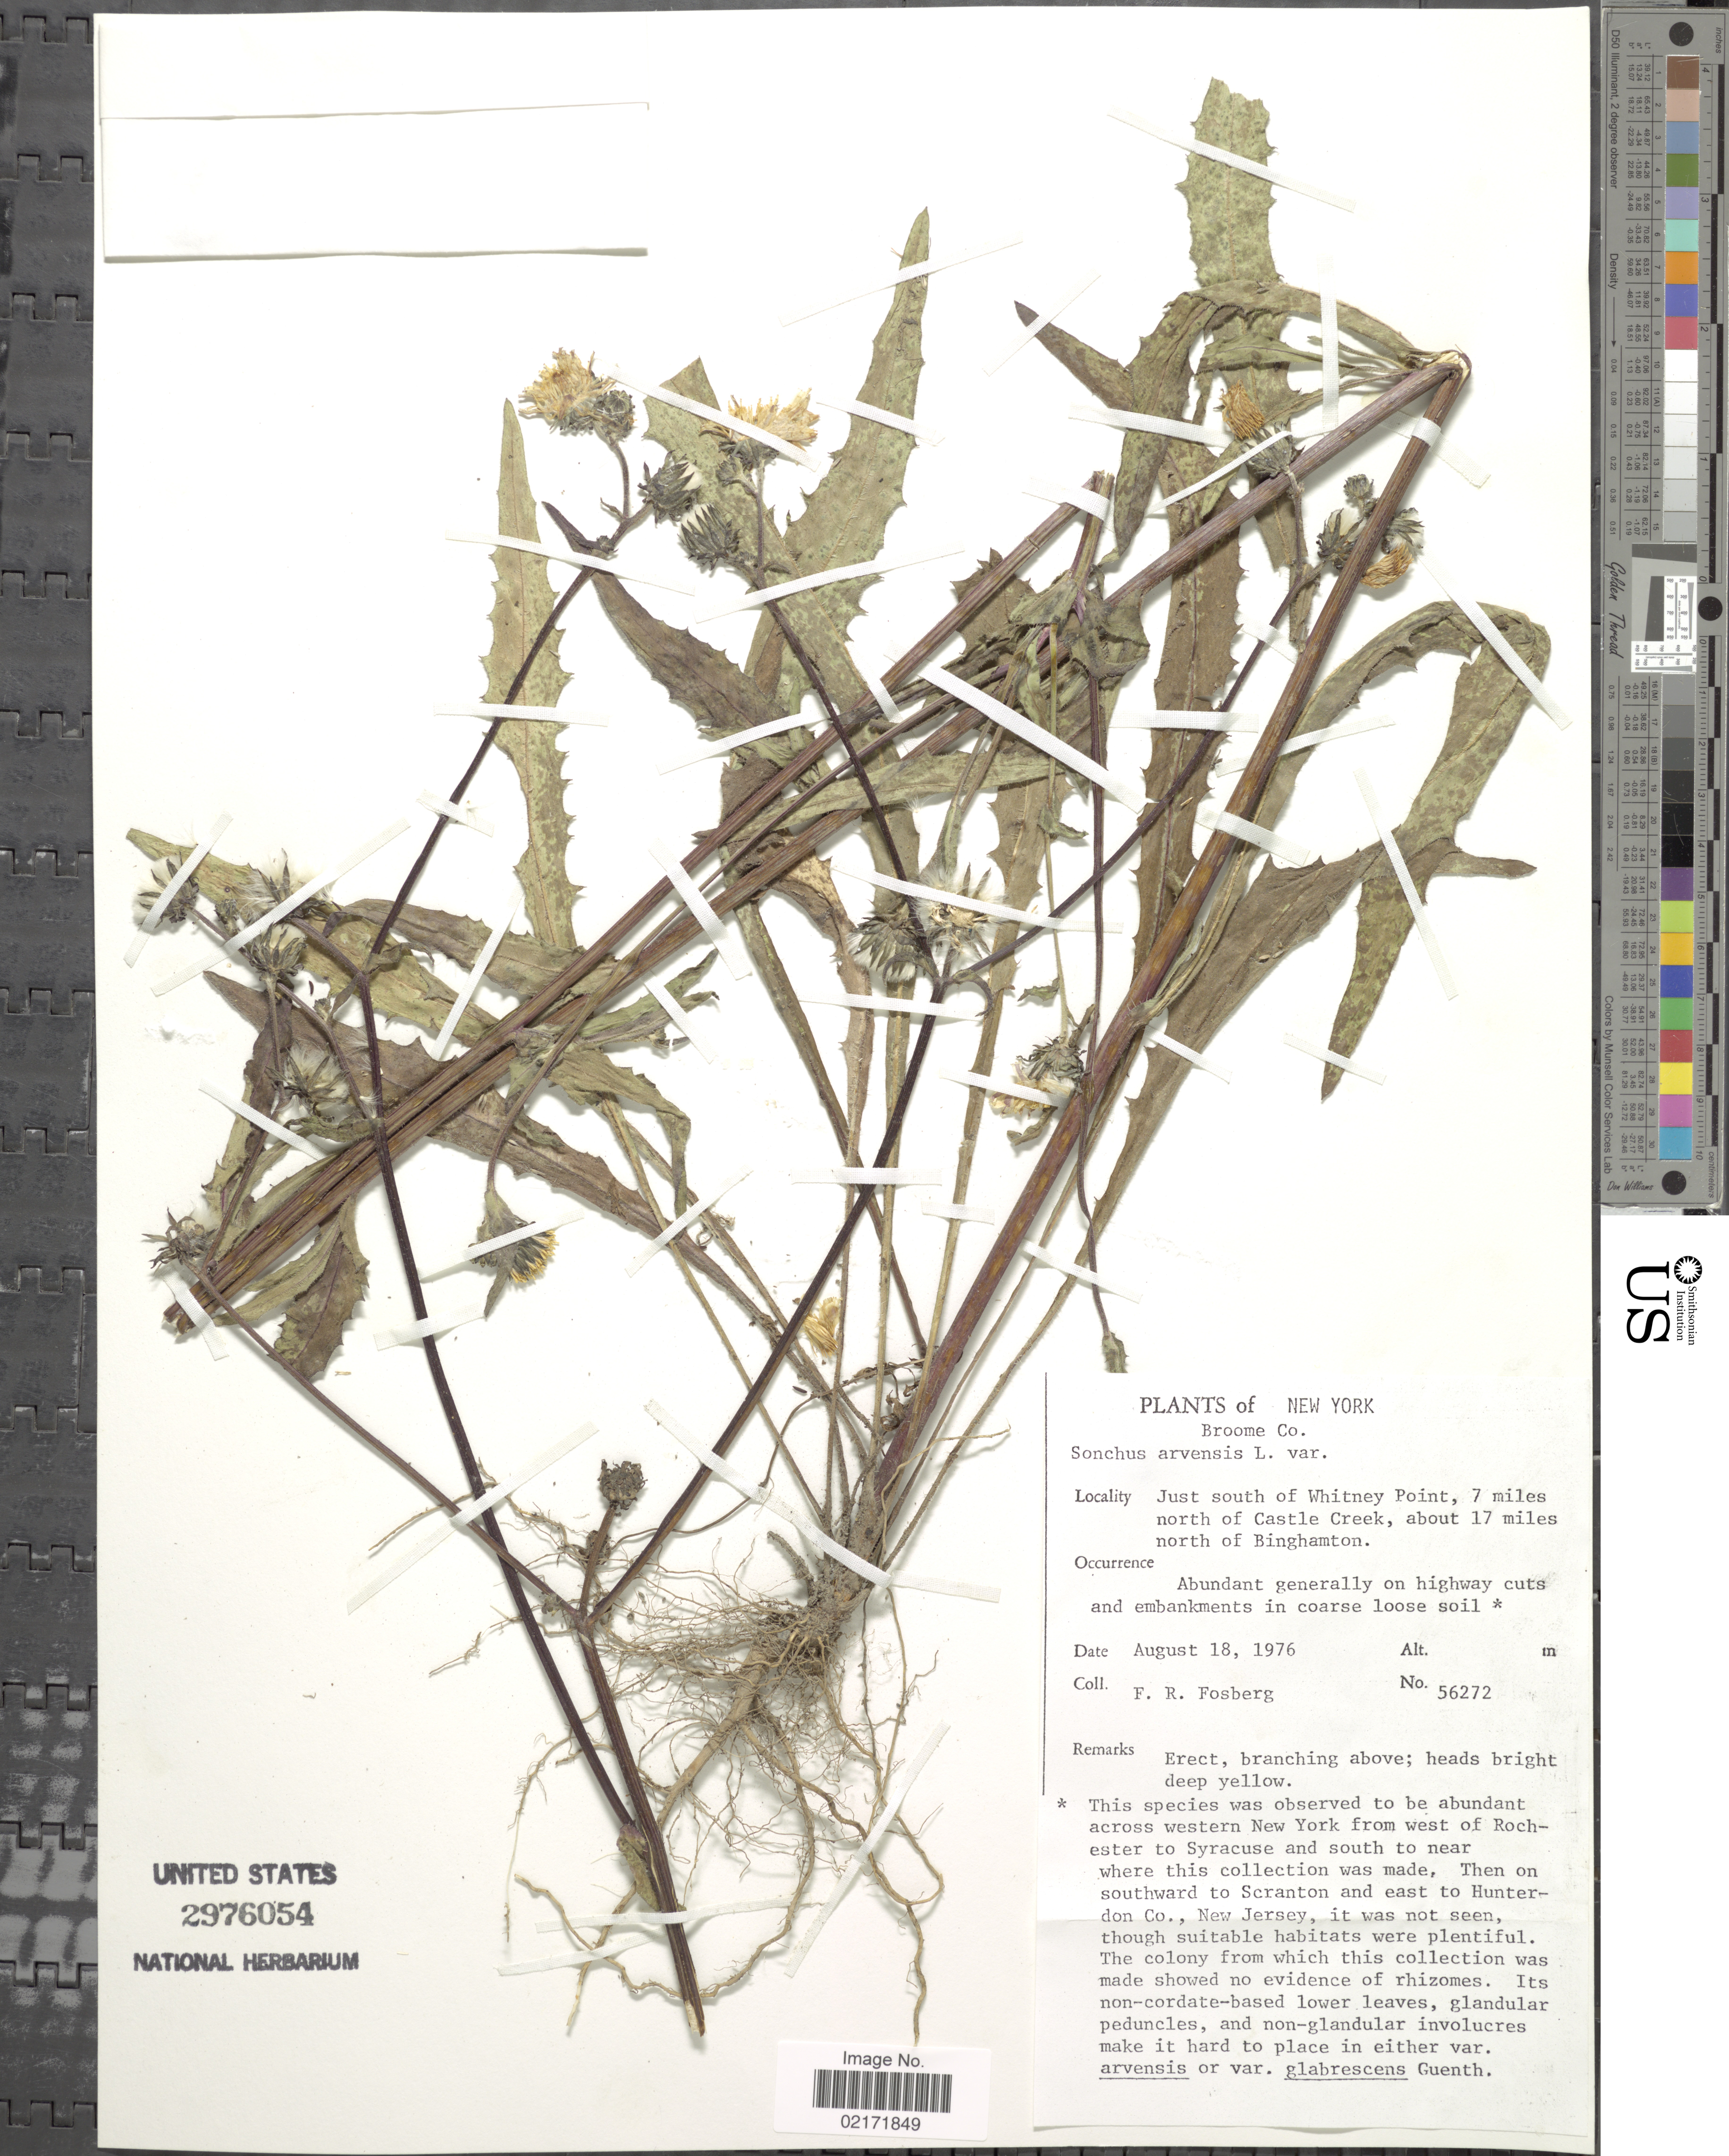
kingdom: Plantae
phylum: Tracheophyta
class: Magnoliopsida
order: Asterales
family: Asteraceae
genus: Sonchus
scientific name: Sonchus arvensis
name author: L.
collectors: F. R. Fosberg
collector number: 56272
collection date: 1976-08-18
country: United States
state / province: New York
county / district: Broome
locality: Broome Co., just south of Whitney Point, 7 miles north of Castle Creek, about 17 miles north of Binghamton.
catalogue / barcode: US 2976054